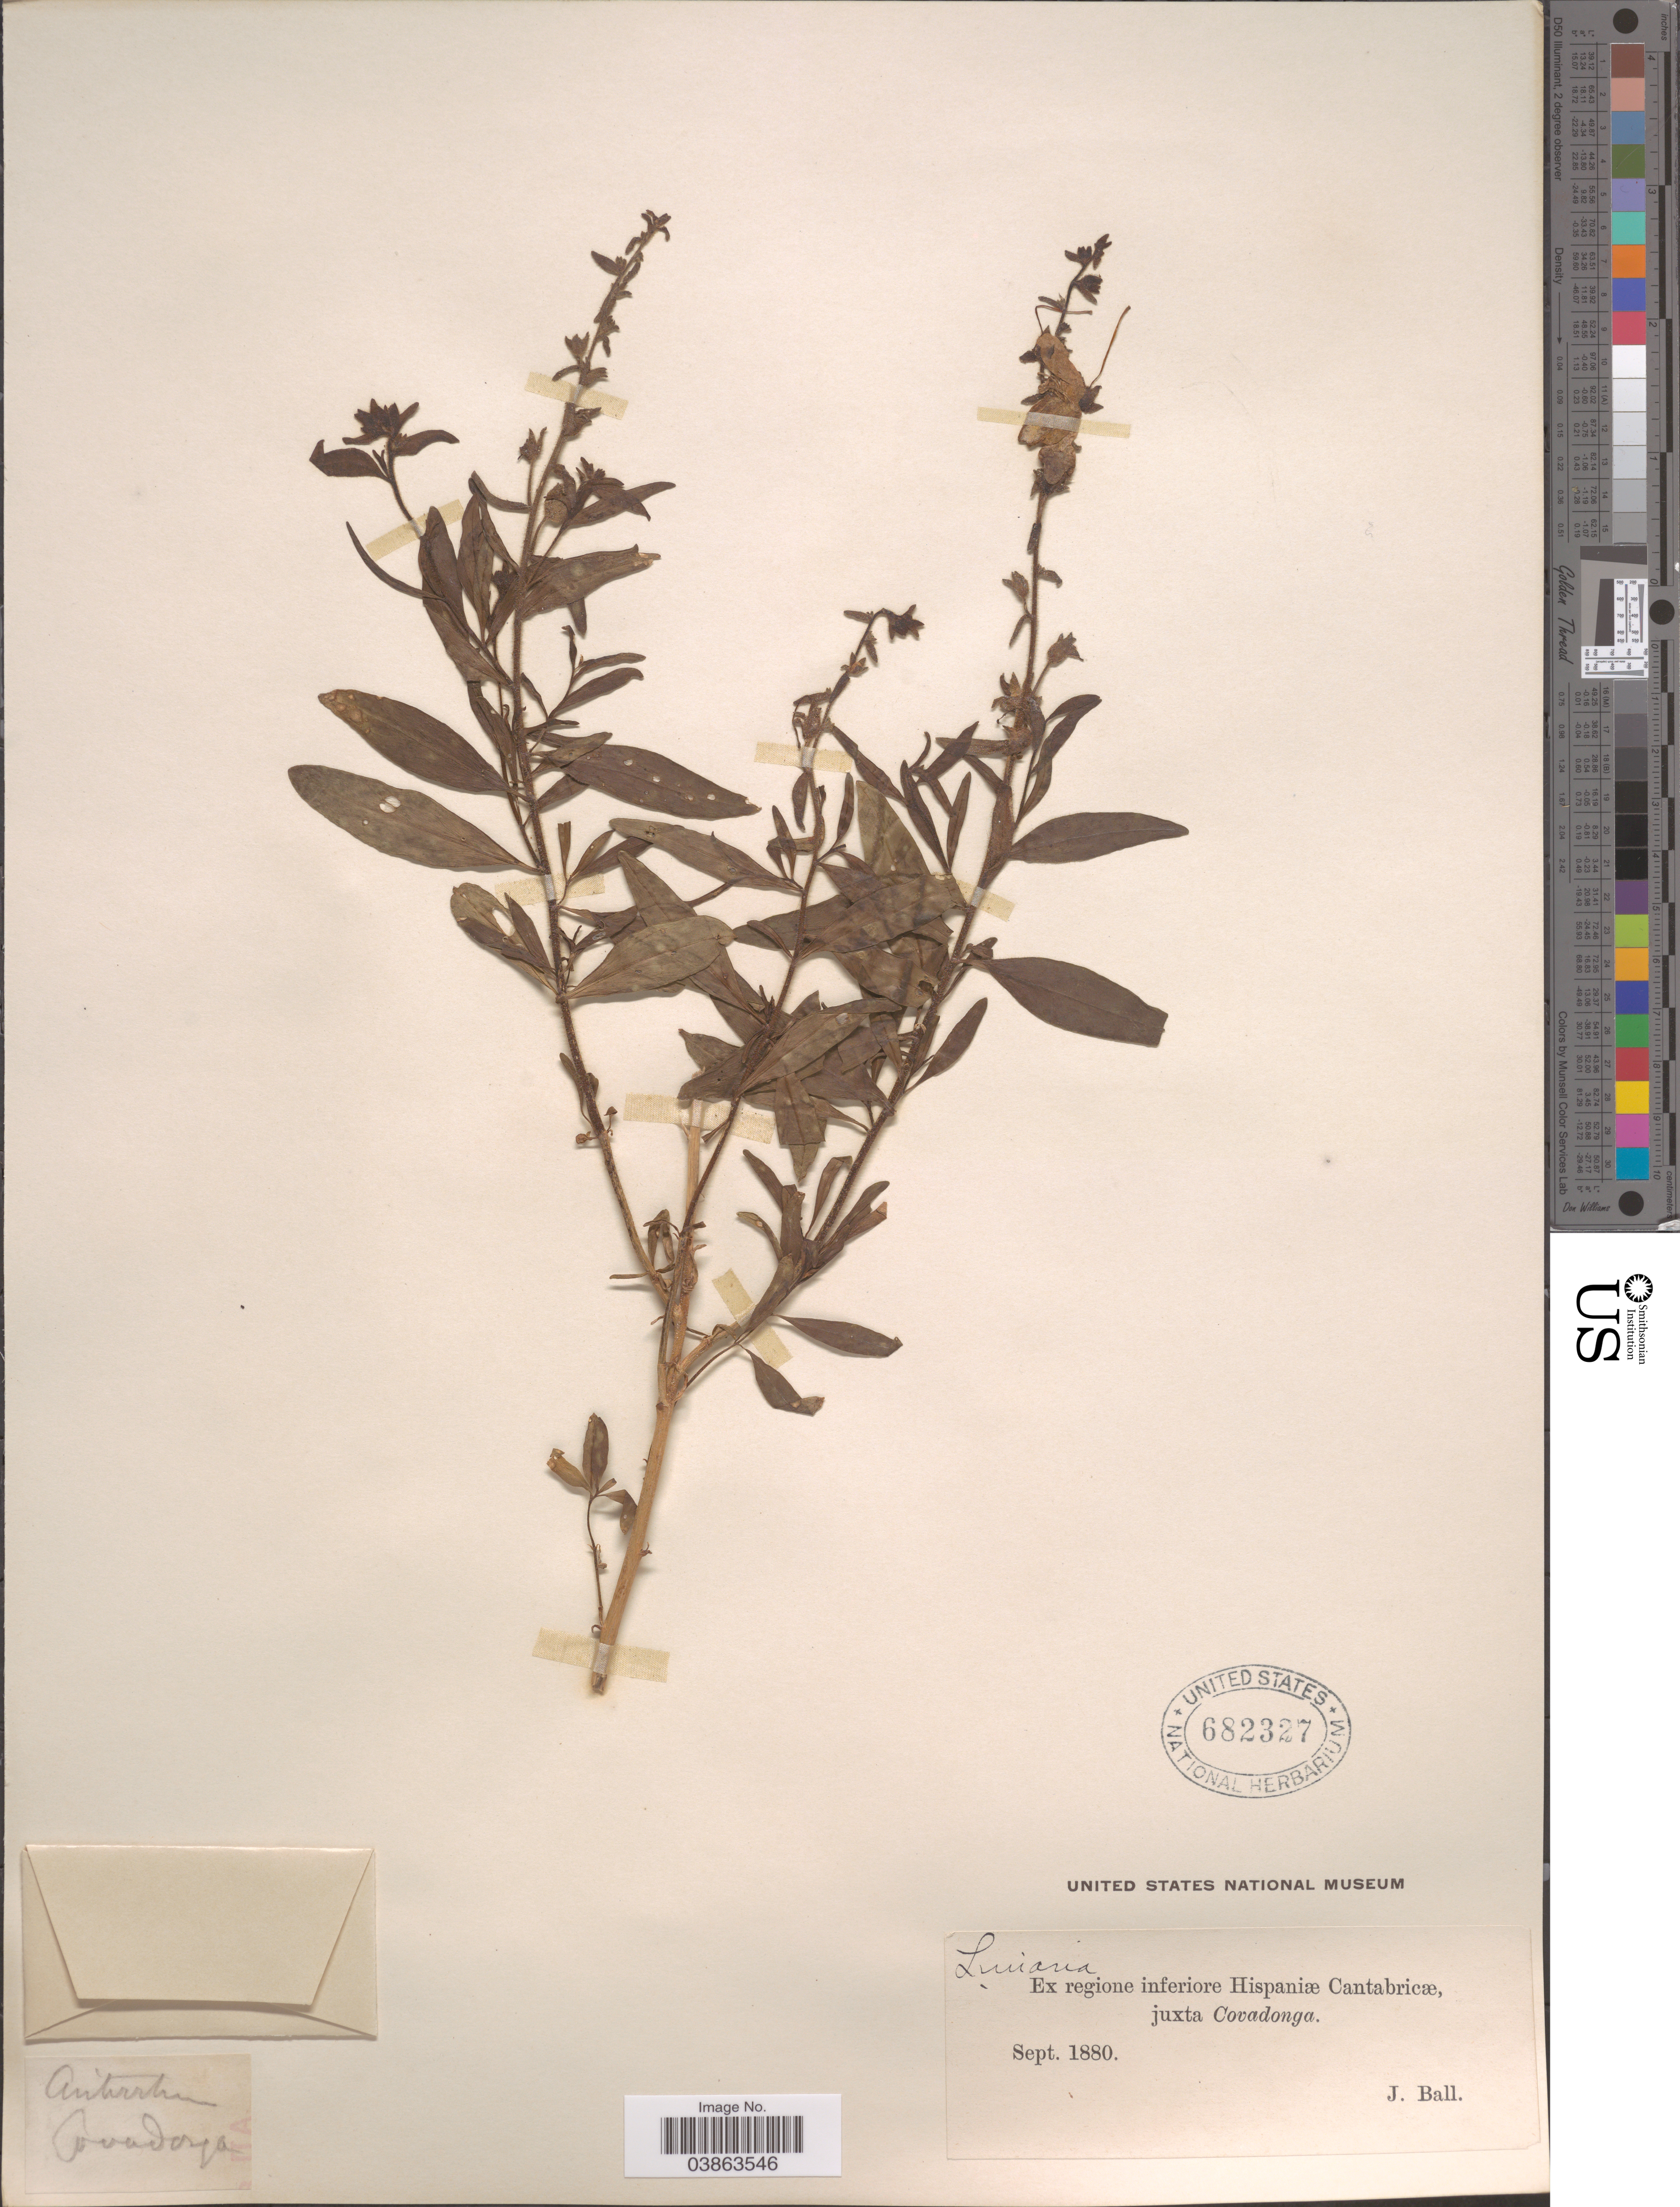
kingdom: Plantae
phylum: Tracheophyta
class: Magnoliopsida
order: Lamiales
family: Plantaginaceae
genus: Linaria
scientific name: Linaria sp.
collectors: J. Ball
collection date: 1880-09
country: Spain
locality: Ex regione inferiore Hispaniae Cantabricae, juxta Covandonga.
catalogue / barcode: US 682327